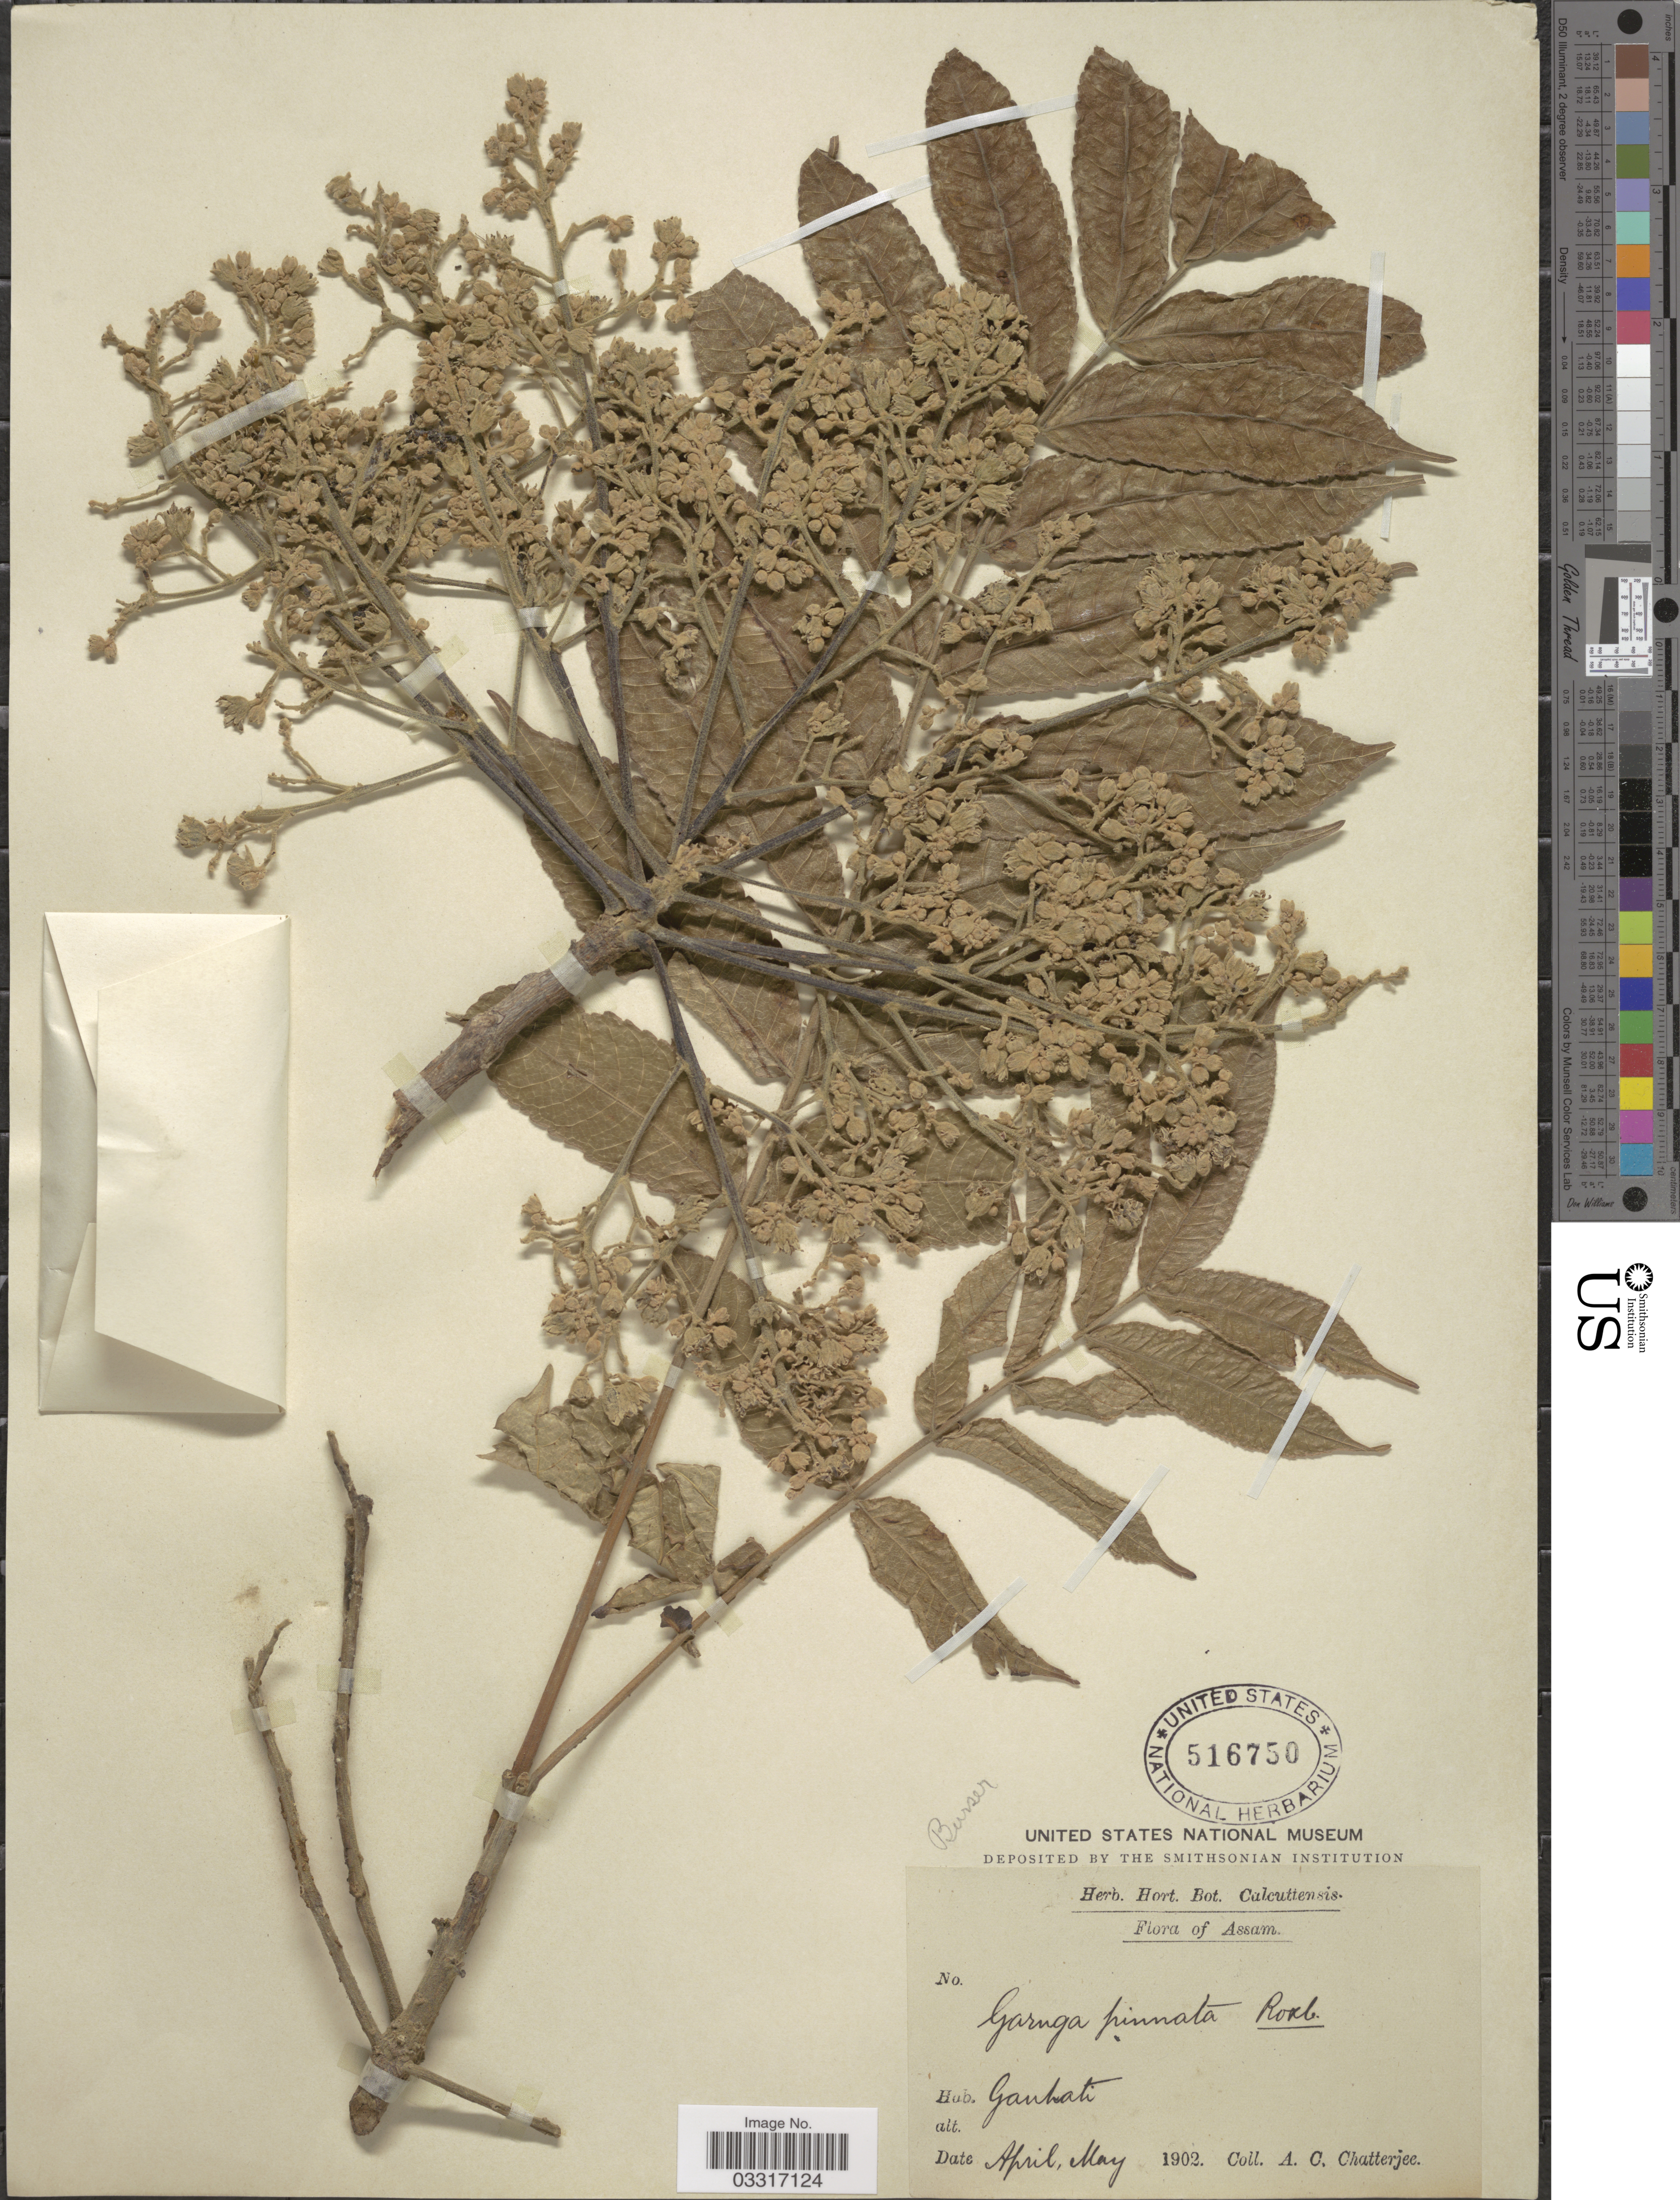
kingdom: Plantae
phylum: Tracheophyta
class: Magnoliopsida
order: Sapindales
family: Burseraceae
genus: Garuga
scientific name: Garuga pinnata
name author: Roxb.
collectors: A. Chatterjee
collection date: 1902-05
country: India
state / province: Assam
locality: Gauhati.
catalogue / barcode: US 516750